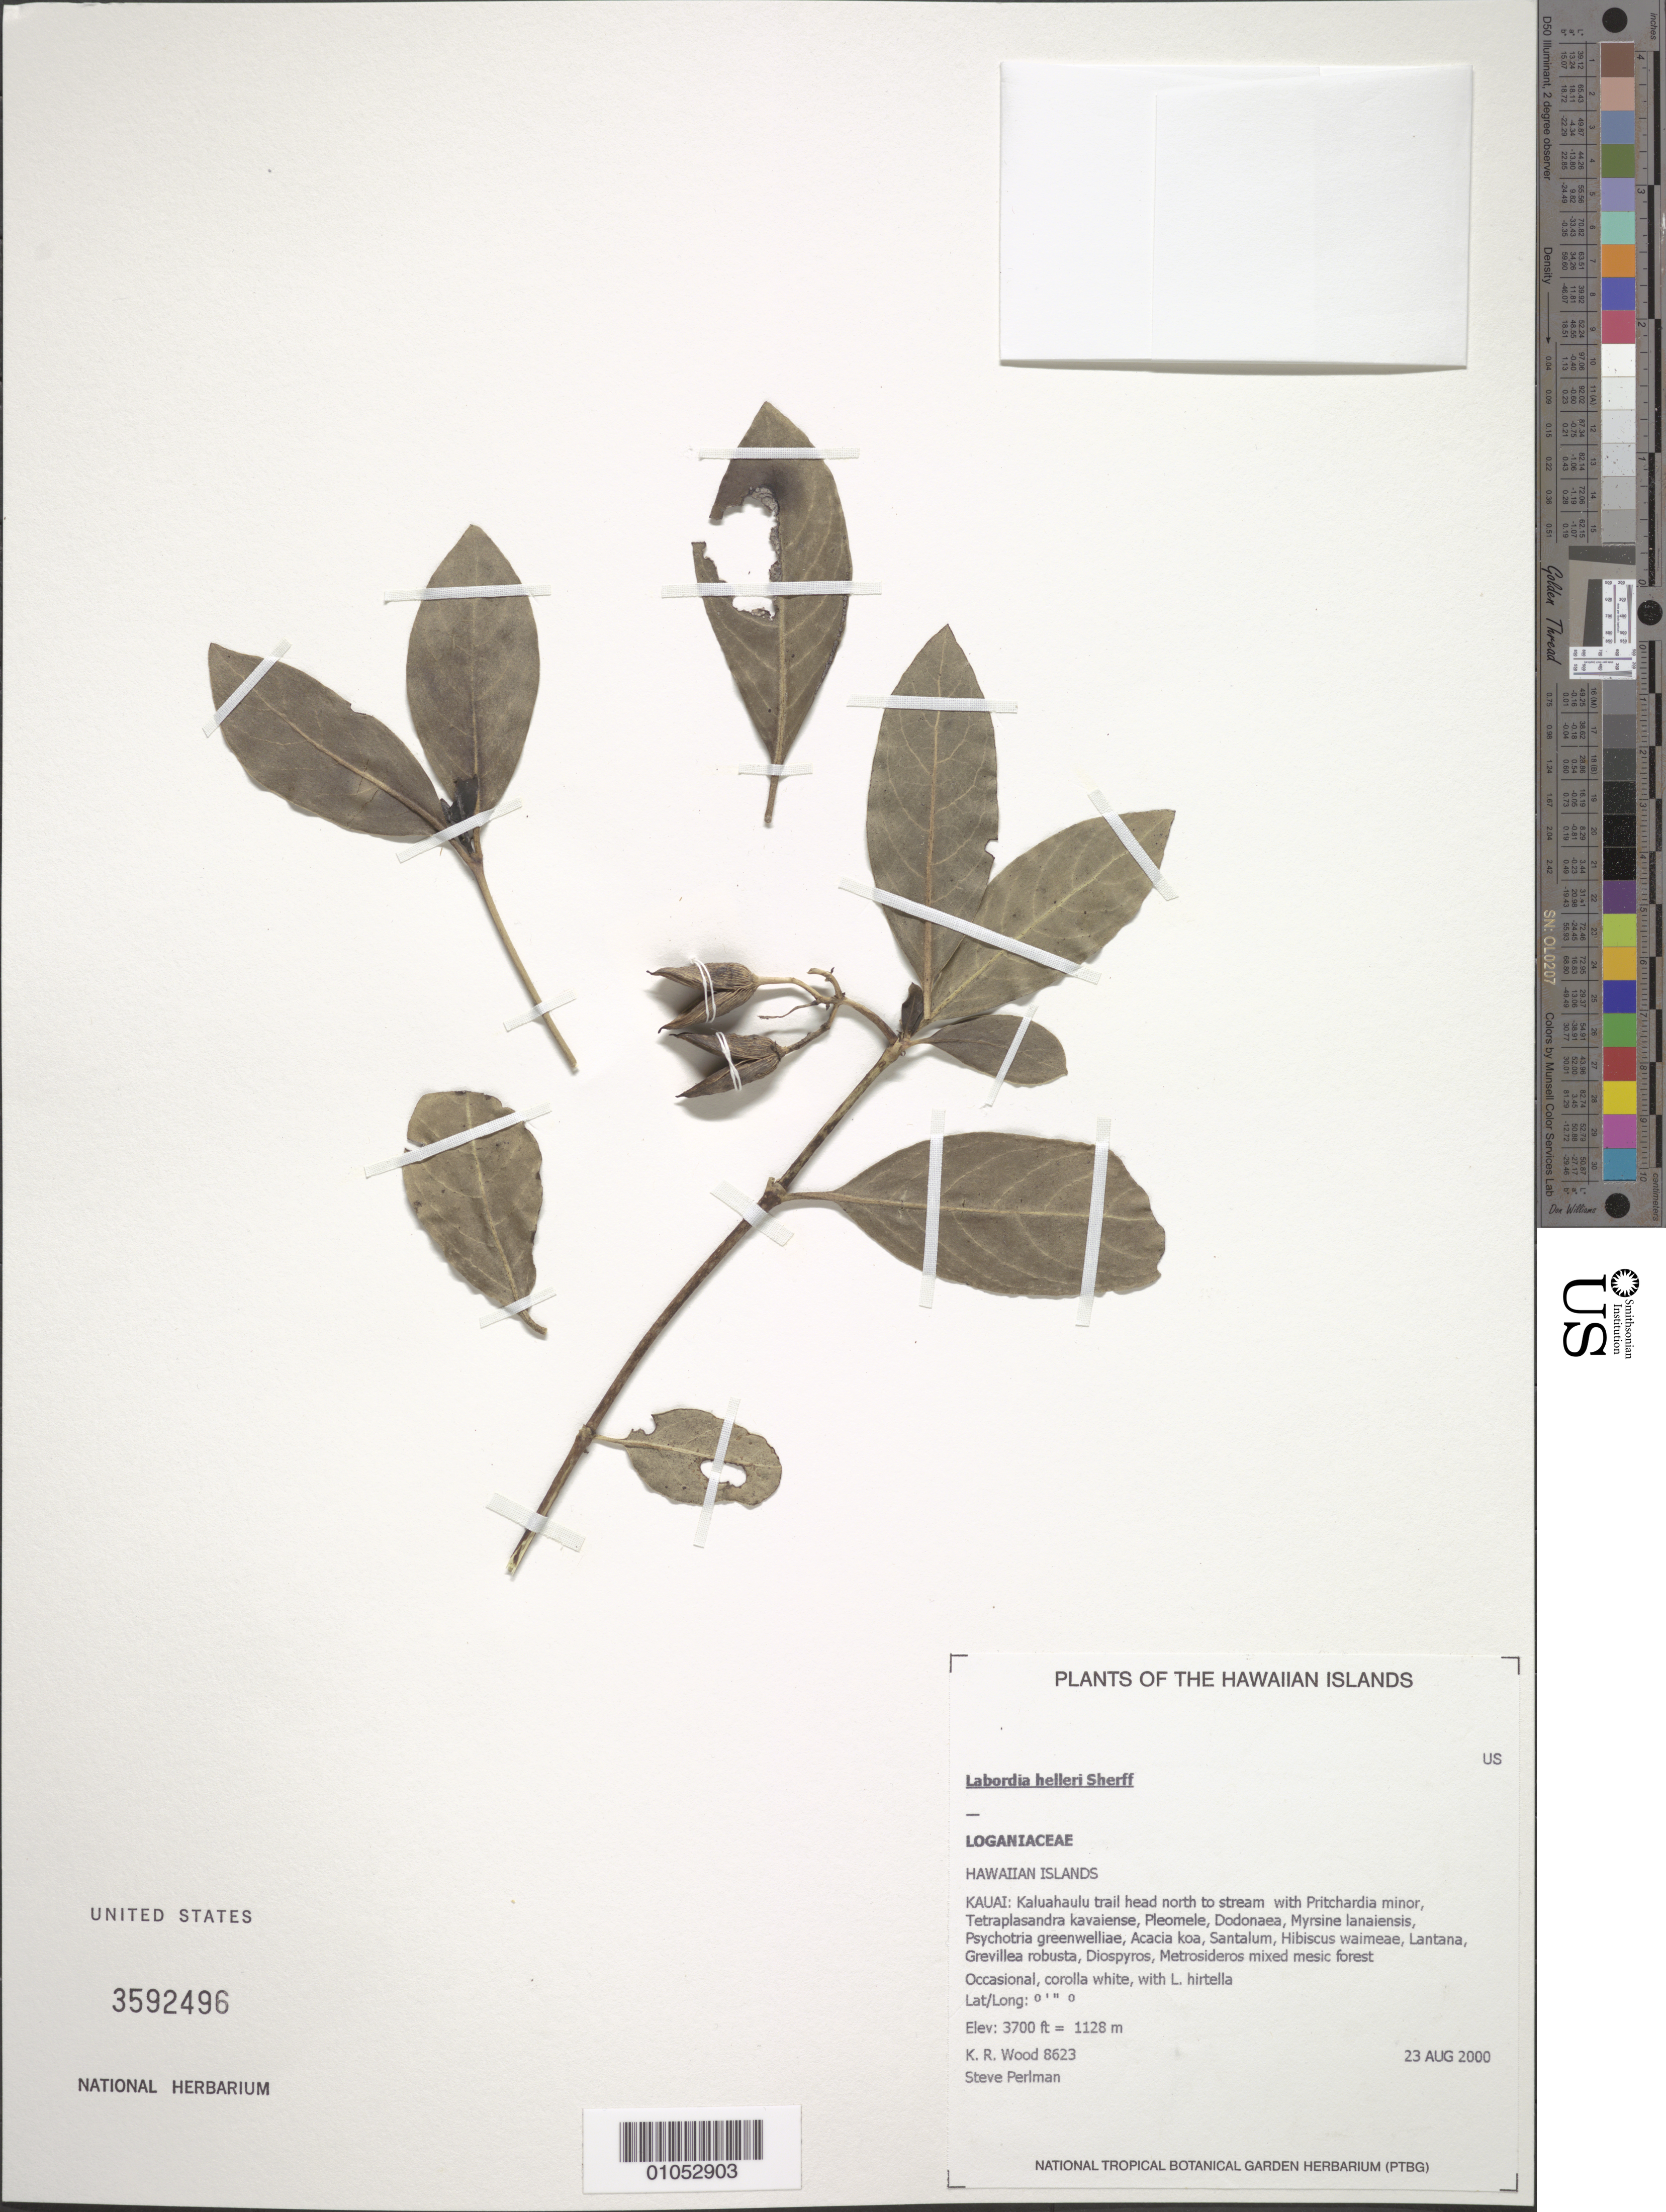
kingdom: Plantae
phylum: Tracheophyta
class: Magnoliopsida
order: Gentianales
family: Loganiaceae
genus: Geniostoma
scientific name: Geniostoma helleri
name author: (Sherff) Byng & Christenh.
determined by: Wagner, W. L., (BOT), Smithsonian Institution - National Museum of Natural History (UNITED STATES)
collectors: K. R. Wood & S. P. Perlman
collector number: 8623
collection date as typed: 23 Aug 2000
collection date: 2000-08-23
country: United States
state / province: Hawaii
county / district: Kaui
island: Kaua'i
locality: Kaluahaulu trail head north to stream.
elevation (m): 1128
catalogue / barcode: US 3592496